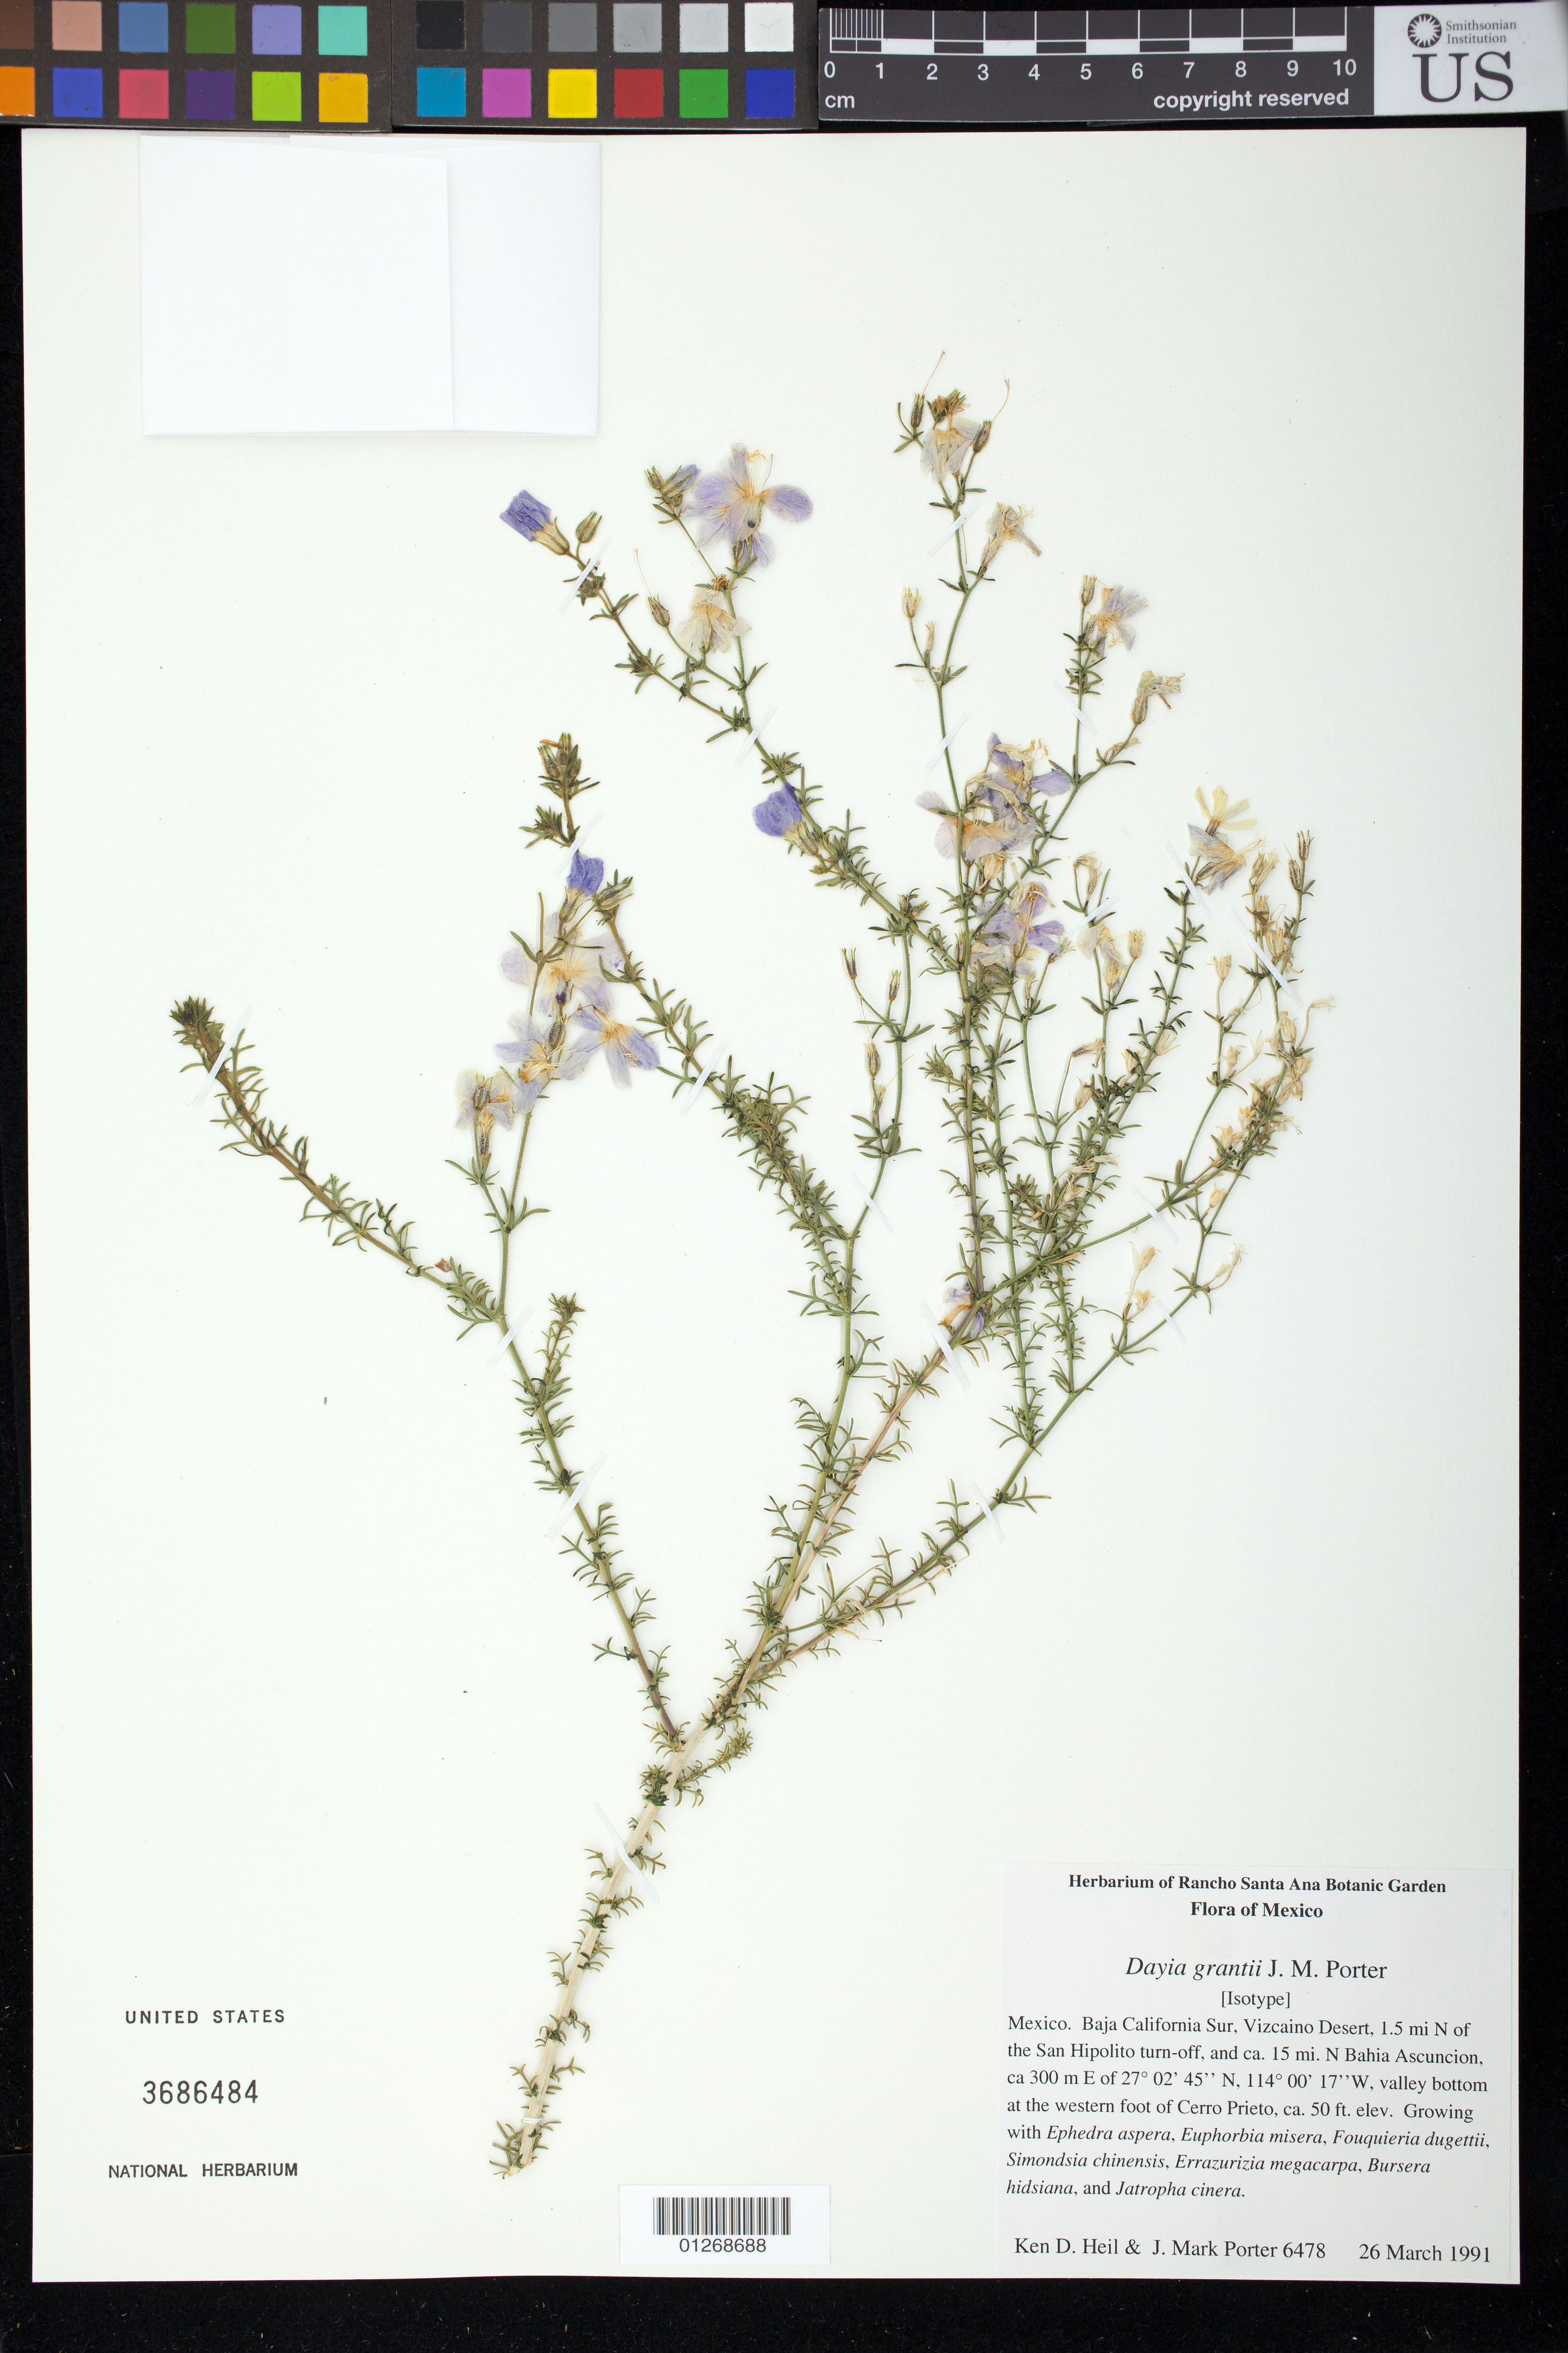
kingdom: Plantae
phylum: Tracheophyta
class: Magnoliopsida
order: Ericales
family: Polemoniaceae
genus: Dayia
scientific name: Dayia grantii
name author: J.M. Porter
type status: Isotype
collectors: K. Heil & J. M. Porter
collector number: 6478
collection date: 1991-03-26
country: Mexico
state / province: Baja California Sur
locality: Vizcaino Desert, 1.5 mi N of the San Hipolito turn-off, and ca. 15 mi. N Bahia Ascuncion, valley bottom at the western foot of Cerro Prieto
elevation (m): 15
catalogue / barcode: US 3686484